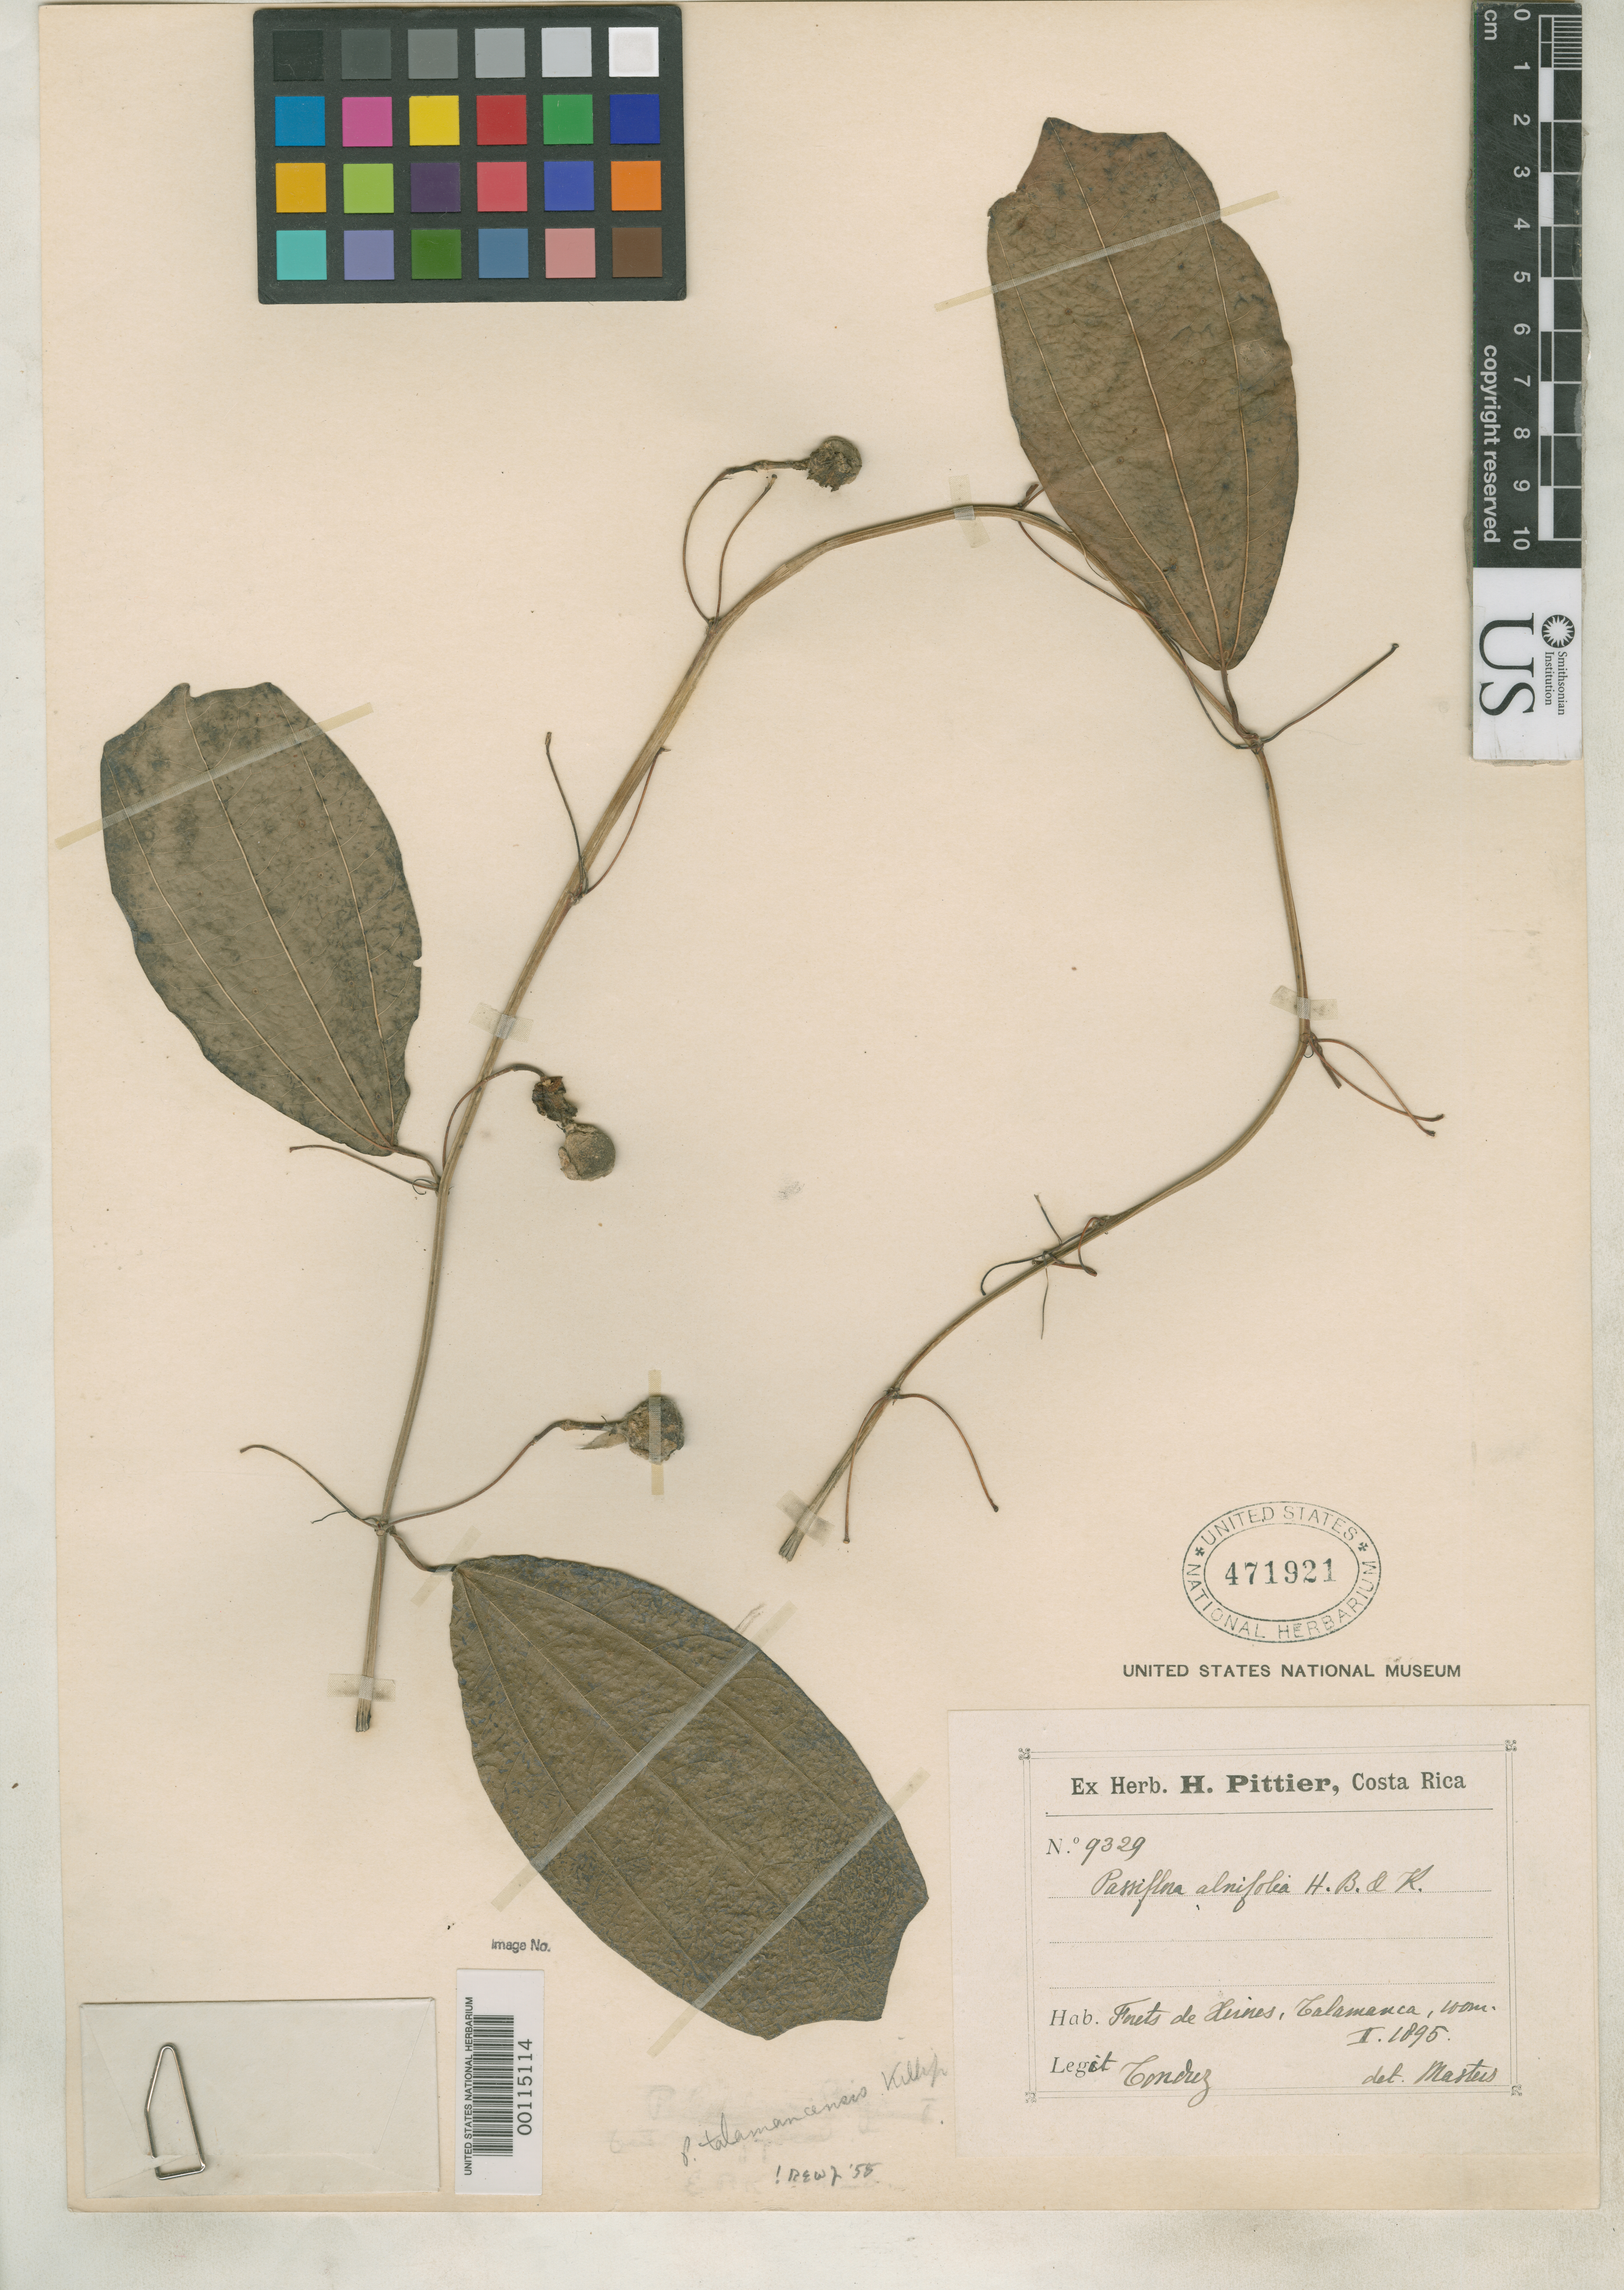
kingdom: Plantae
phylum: Tracheophyta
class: Magnoliopsida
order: Malpighiales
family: Passifloraceae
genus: Passiflora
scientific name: Passiflora talamancensis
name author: Killip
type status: Isotype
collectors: A. Tonduz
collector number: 9329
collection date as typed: Feb 1895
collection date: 1895-02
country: Costa Rica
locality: Xirores, Talamanca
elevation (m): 100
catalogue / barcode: US 471921